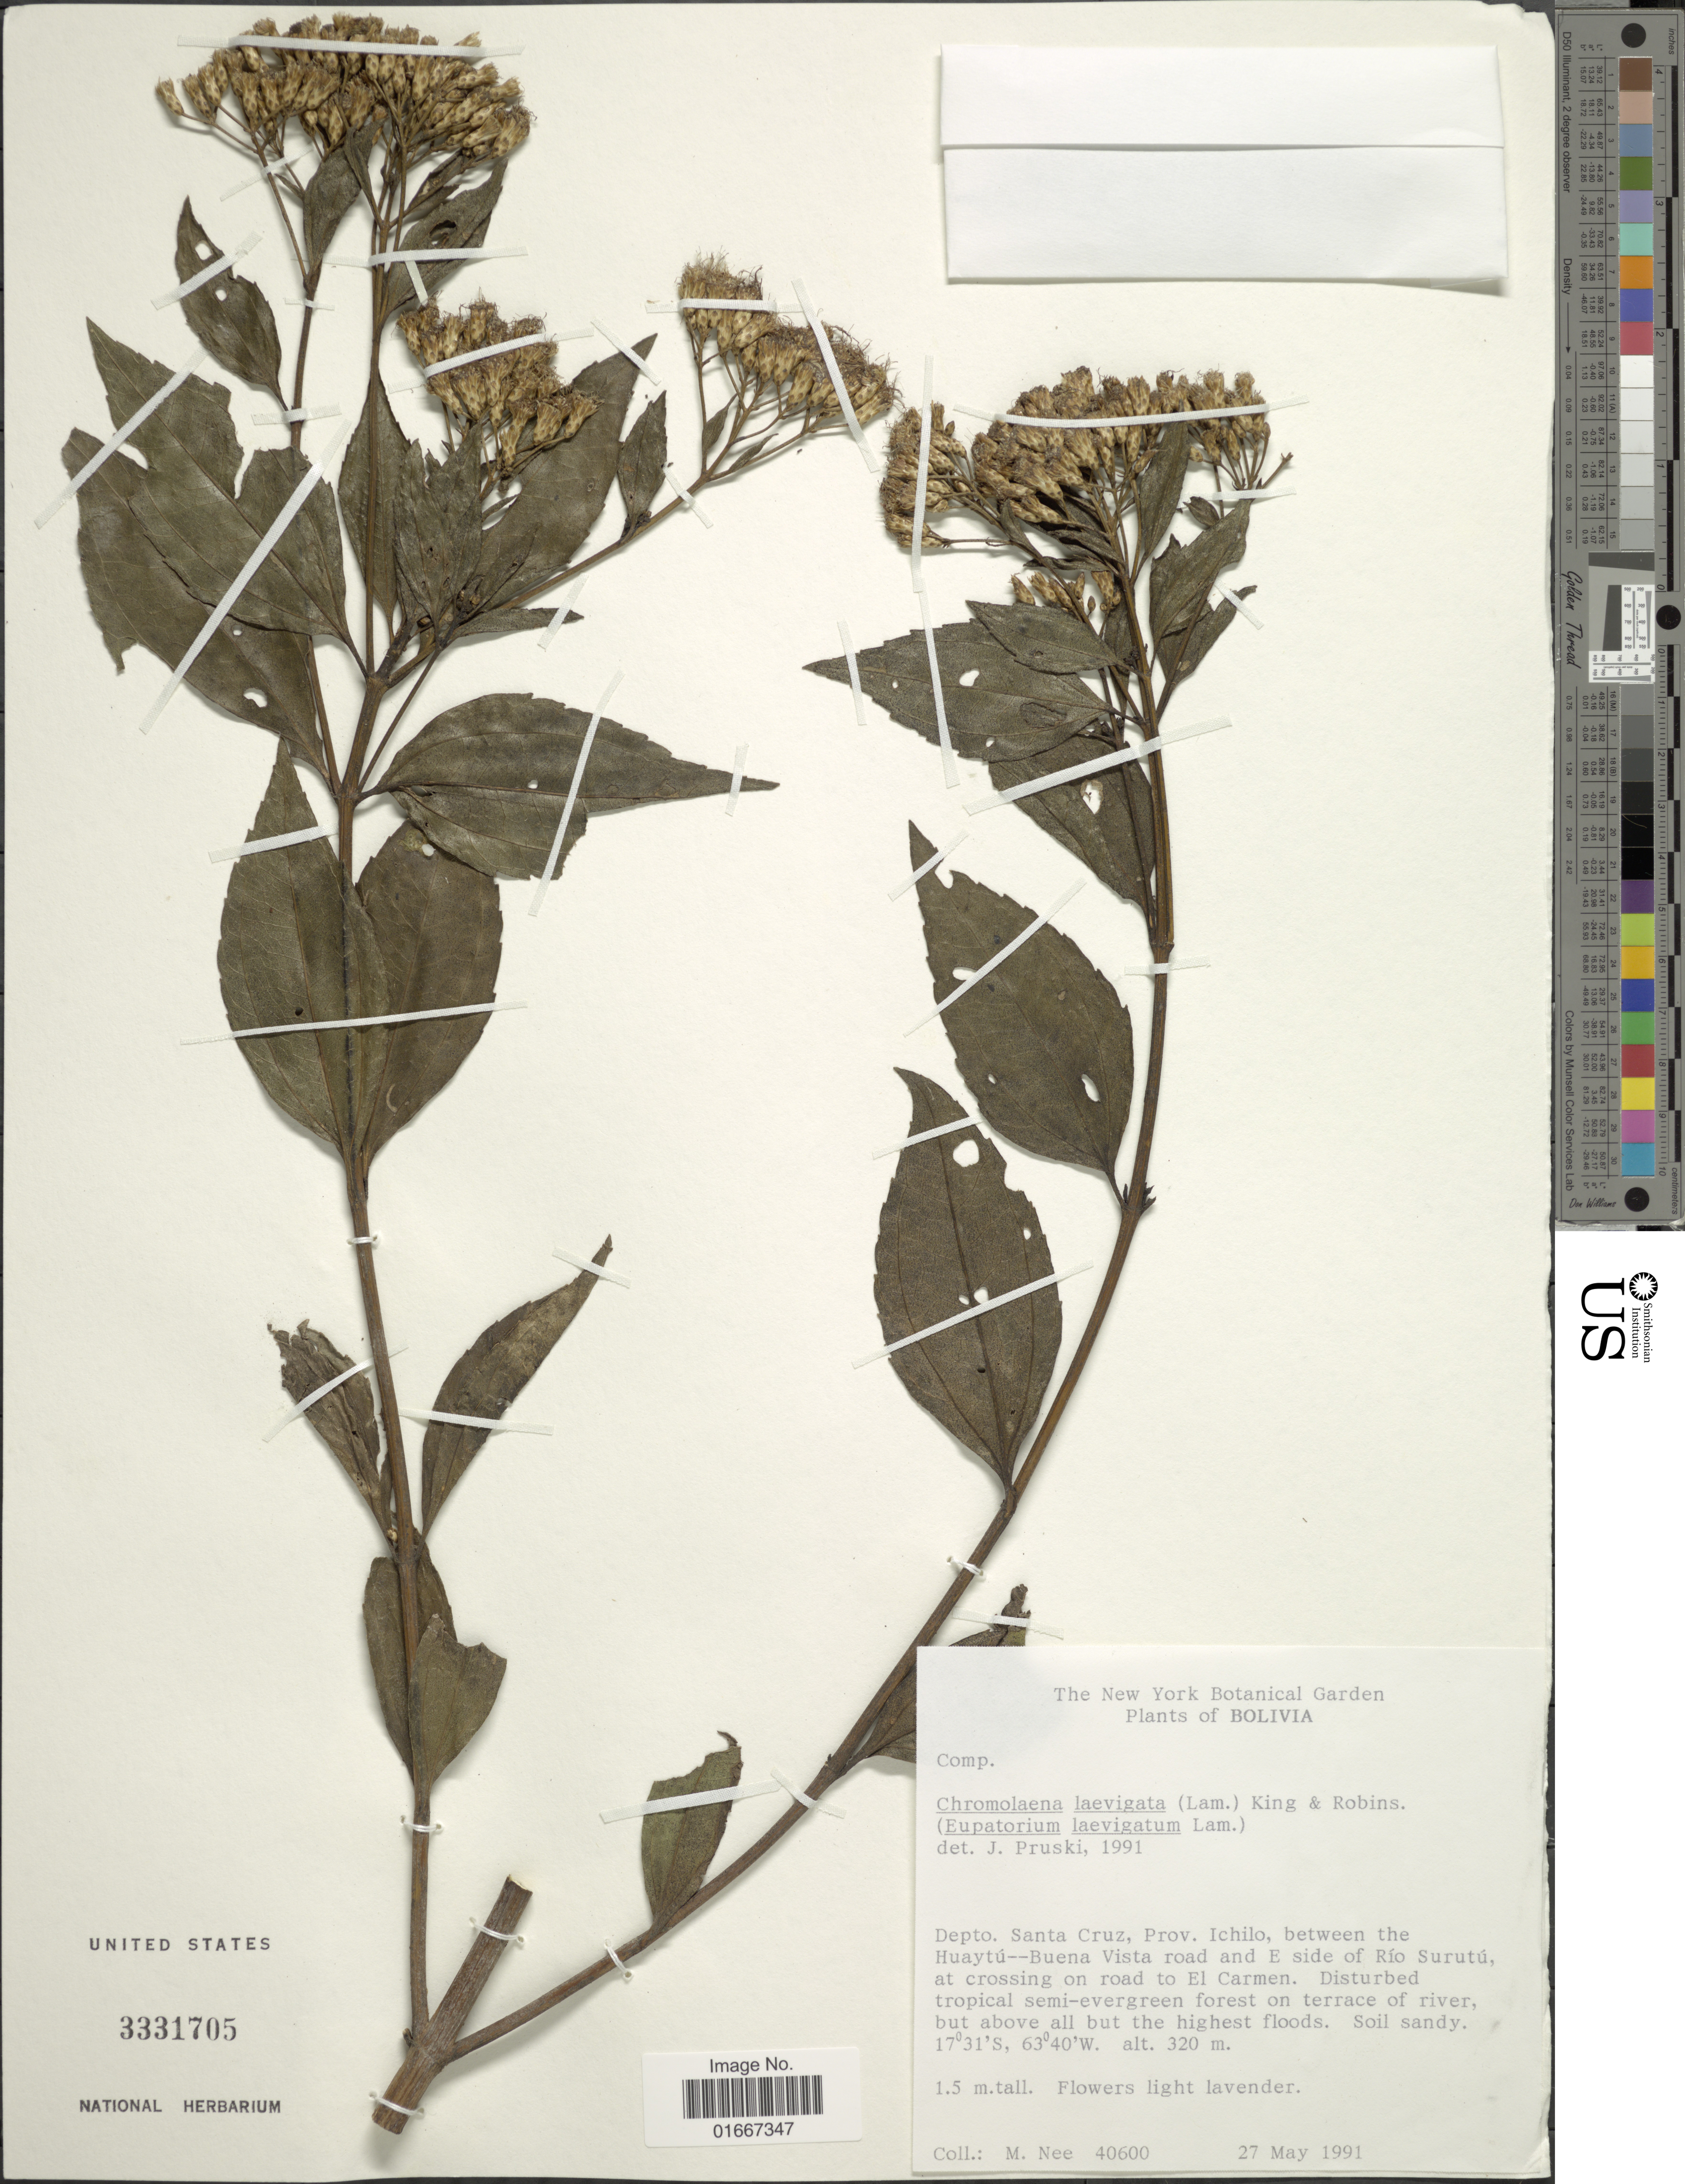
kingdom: Plantae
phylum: Tracheophyta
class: Magnoliopsida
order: Asterales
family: Asteraceae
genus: Chromolaena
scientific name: Chromolaena laevigata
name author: (Lam.) R.M. King & H. Rob.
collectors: M. Nee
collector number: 40600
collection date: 1991-05-27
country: Bolivia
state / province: Santa Cruz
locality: Prov. Ichilo, between the Huaytu--Buena Vista road on E side of Rio Surutu, at crossing on road to El Carmen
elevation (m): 320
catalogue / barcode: US 3331705